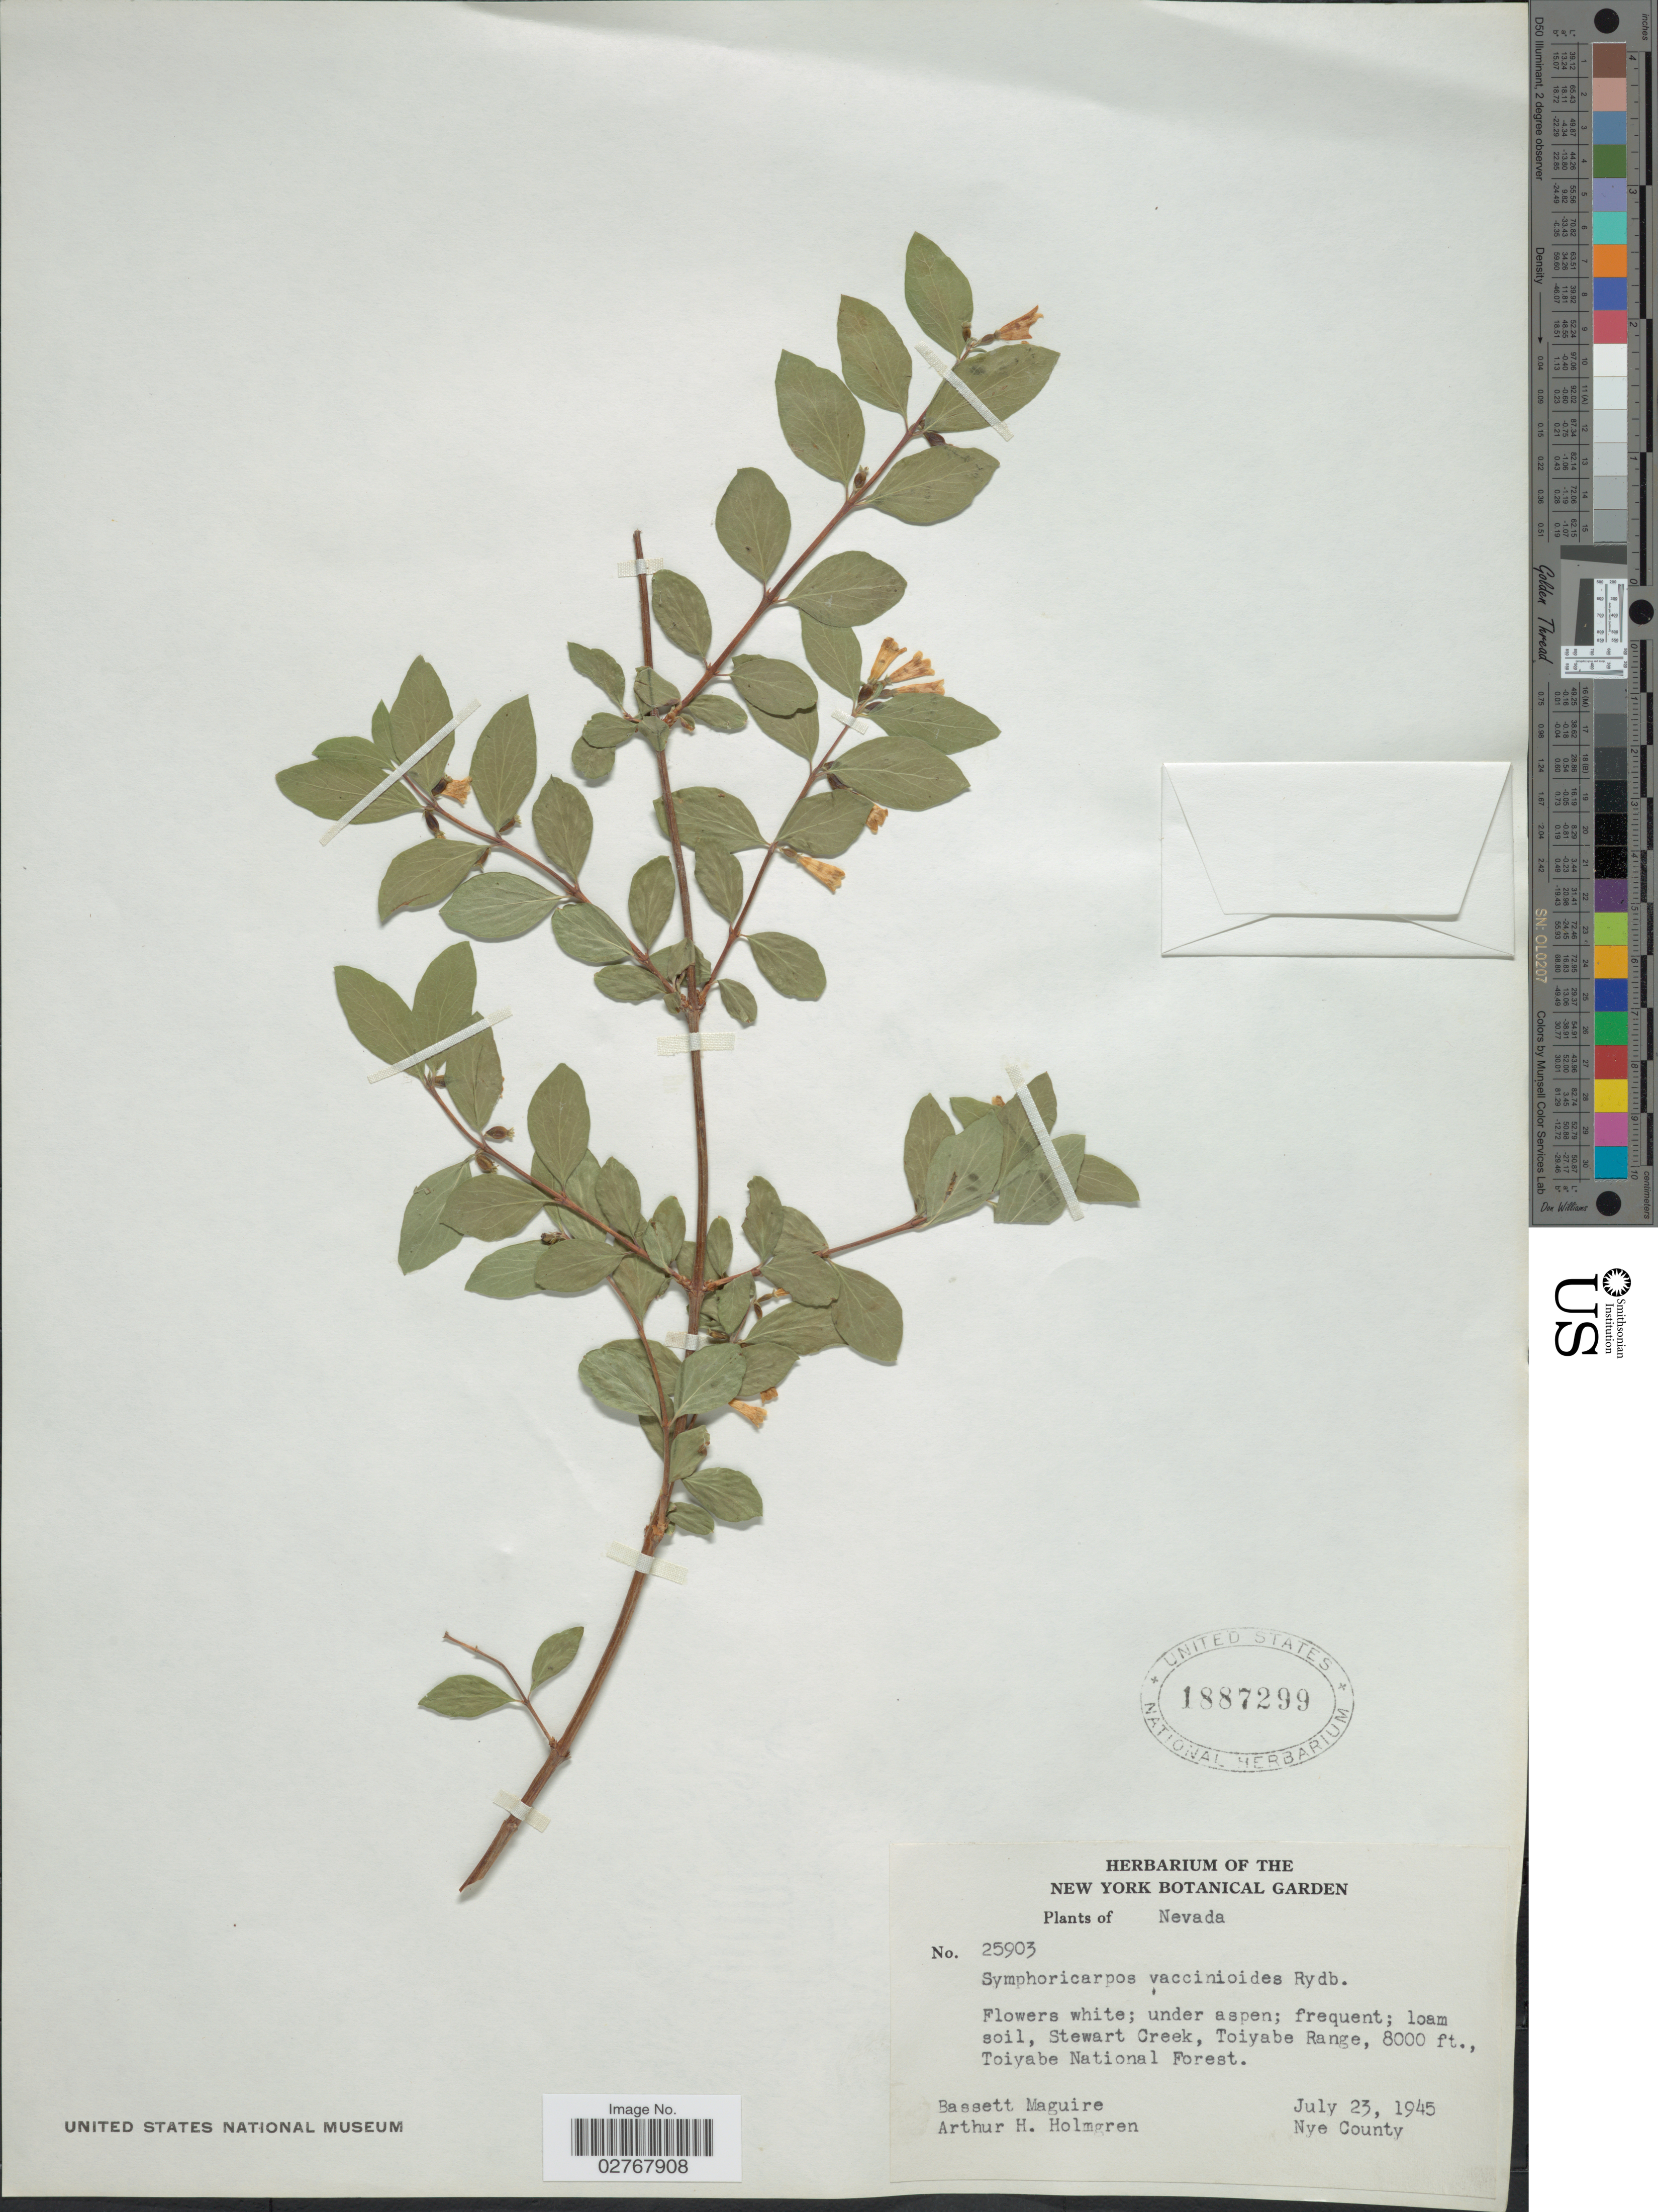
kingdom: Plantae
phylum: Tracheophyta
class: Magnoliopsida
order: Dipsacales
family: Caprifoliaceae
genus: Symphoricarpos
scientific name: Symphoricarpos vaccinioides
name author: Rydb.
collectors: B. Maguire & A. H. Holmgren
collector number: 25903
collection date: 1945-07-23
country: United States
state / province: Nevada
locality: Stewart Creek, Toiyabe Range, Toiyabe National Forest, Nye County.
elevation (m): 2438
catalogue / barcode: US 1887299